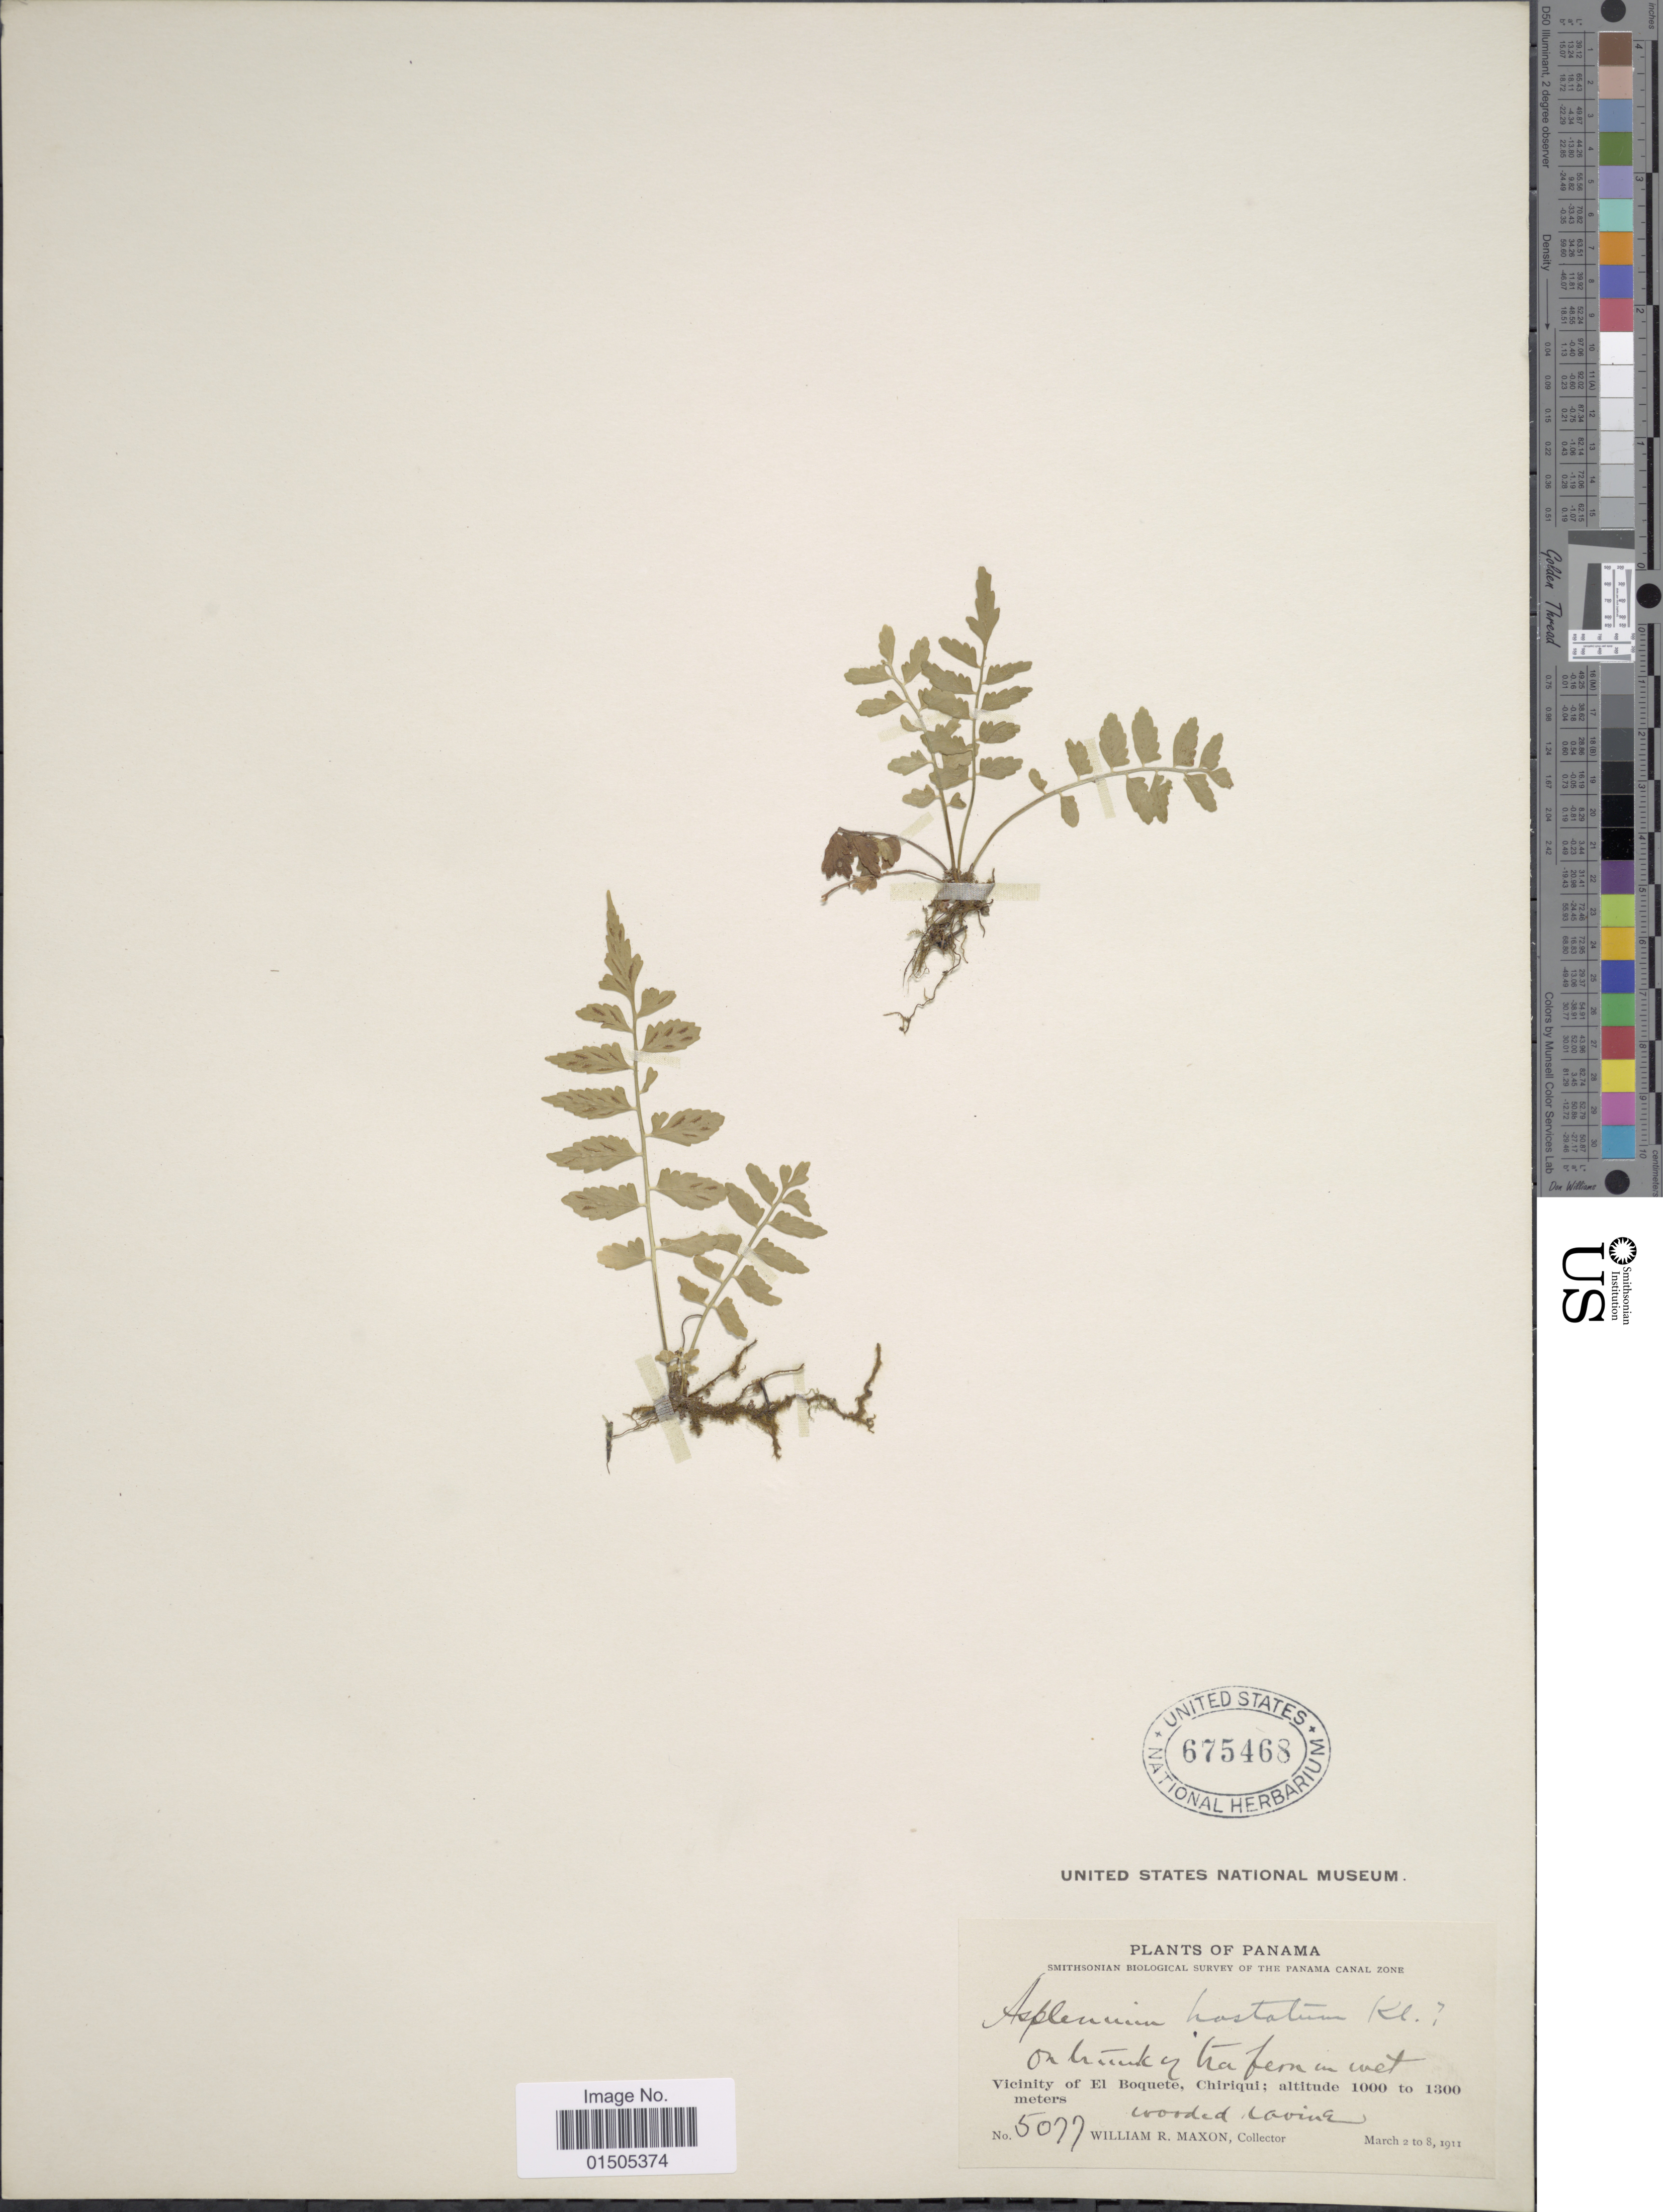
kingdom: Plantae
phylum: Tracheophyta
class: Polypodiopsida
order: Polypodiales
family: Aspleniaceae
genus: Asplenium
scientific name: Asplenium auriculatum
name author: Sw.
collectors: W. R. Maxon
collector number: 5077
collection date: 1911-03-02/1911-03-08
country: Panama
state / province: Chiriqui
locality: Panama. Vicinity of El Boquete.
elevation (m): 1000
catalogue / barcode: US 675468